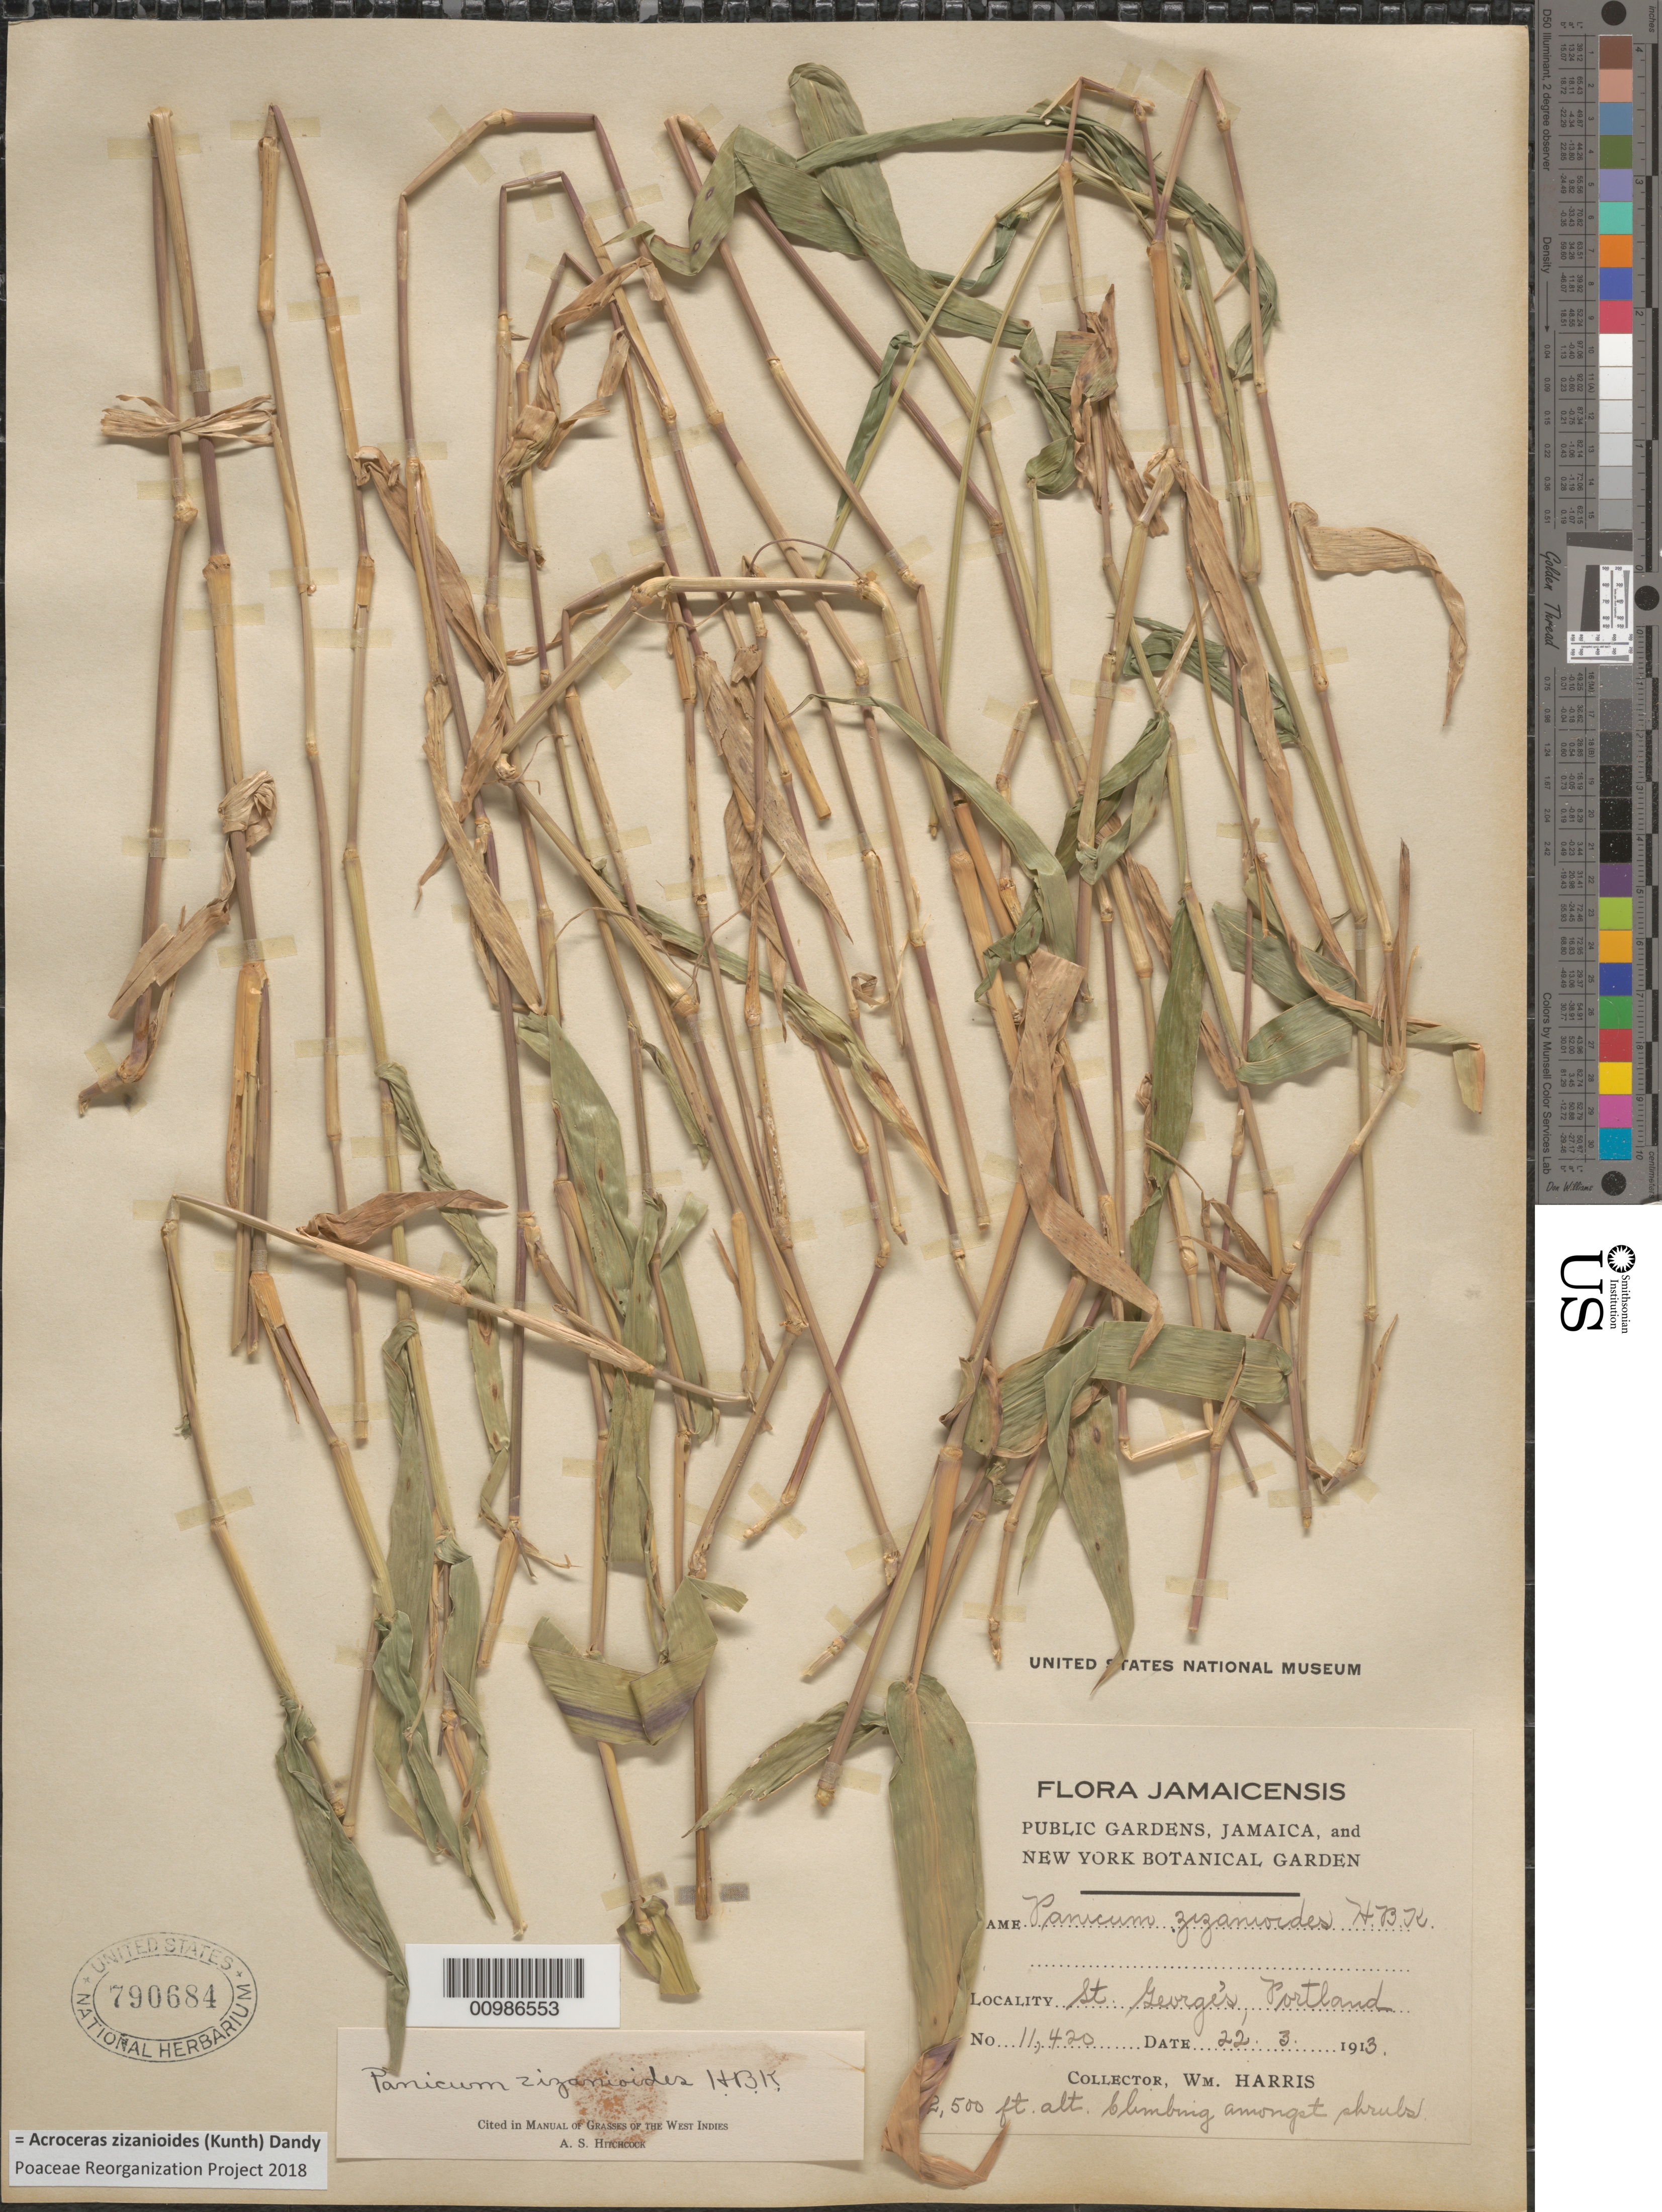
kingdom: Plantae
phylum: Tracheophyta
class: Liliopsida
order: Poales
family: Poaceae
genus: Acroceras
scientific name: Acroceras zizanioides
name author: (Kunth) Dandy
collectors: W. H. Harris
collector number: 11420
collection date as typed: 22 Mar 1913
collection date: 1913-03-22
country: Jamaica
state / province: St. George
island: Jamaica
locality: City: Portland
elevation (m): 762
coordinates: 0 N, 0 E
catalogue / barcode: US 790684